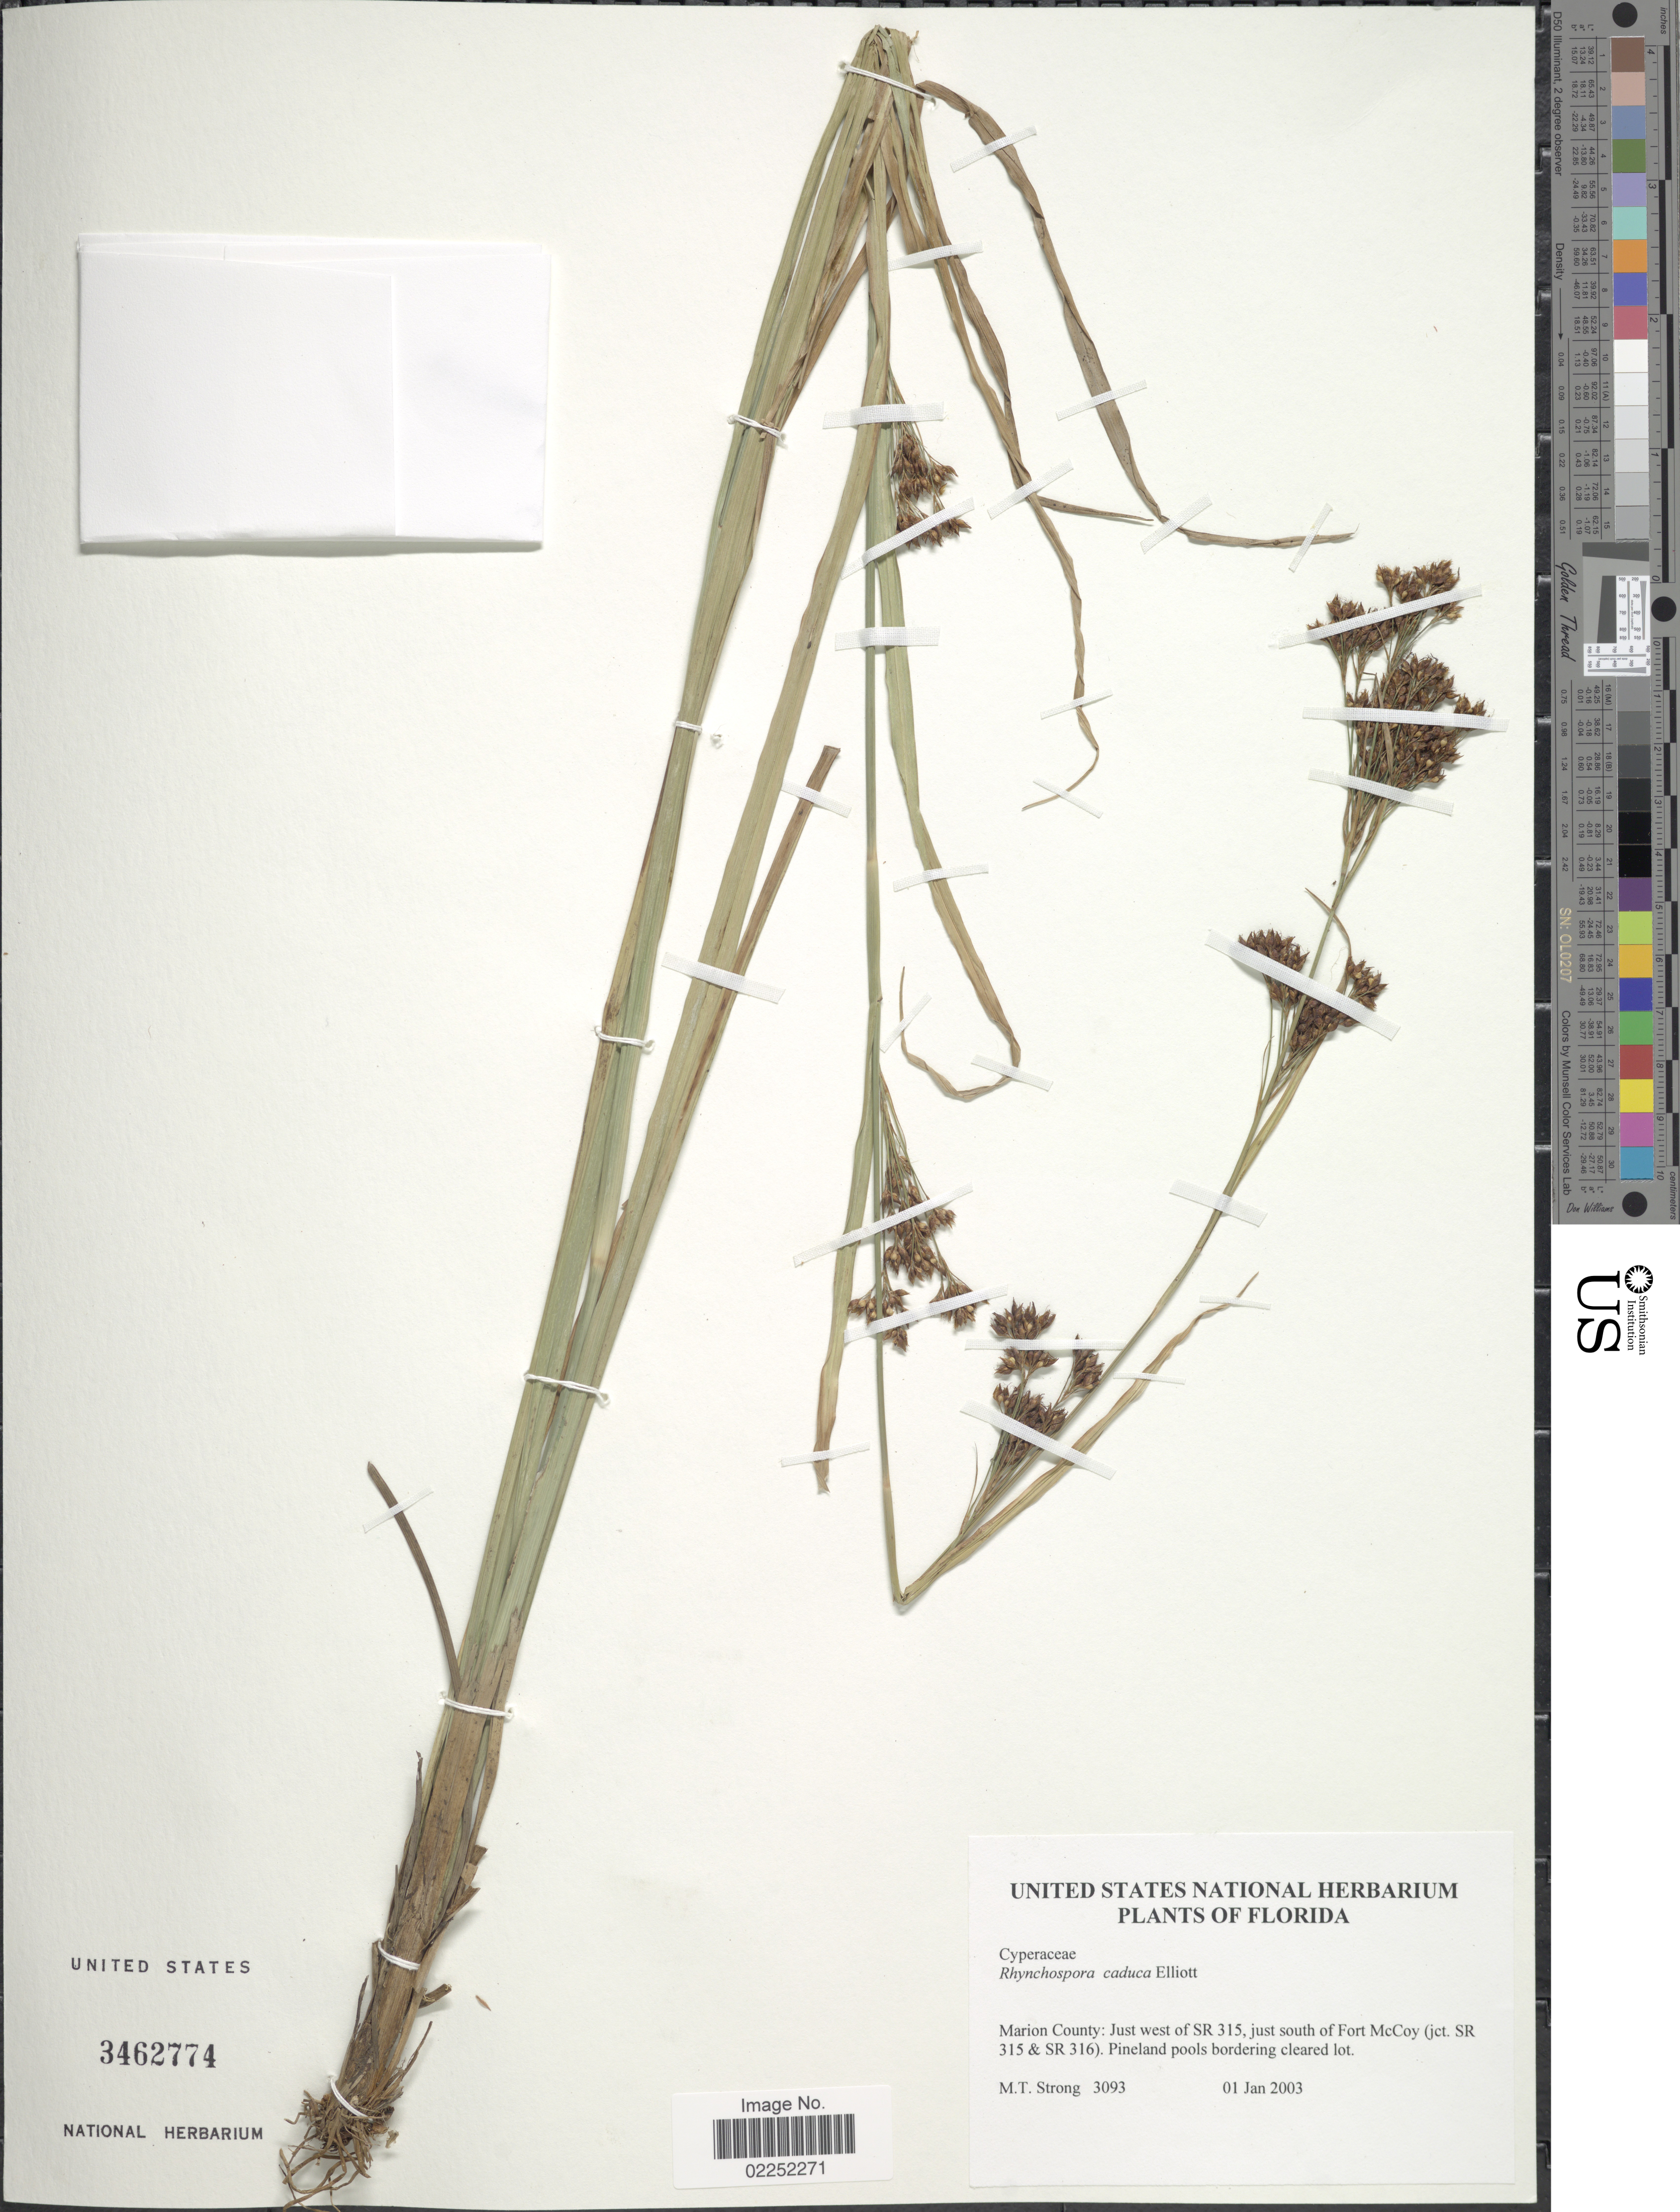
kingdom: Plantae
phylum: Tracheophyta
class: Liliopsida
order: Poales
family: Cyperaceae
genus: Rhynchospora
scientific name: Rhynchospora caduca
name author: Elliott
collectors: M. T. Strong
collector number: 3093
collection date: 2003-01-01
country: United States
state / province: Florida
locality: Marion County: Just west of Sr 315, just south of Fort McCoy (jct SR 315 & SR 316). Pineland pools bordering cleared lot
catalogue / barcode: US 3462774